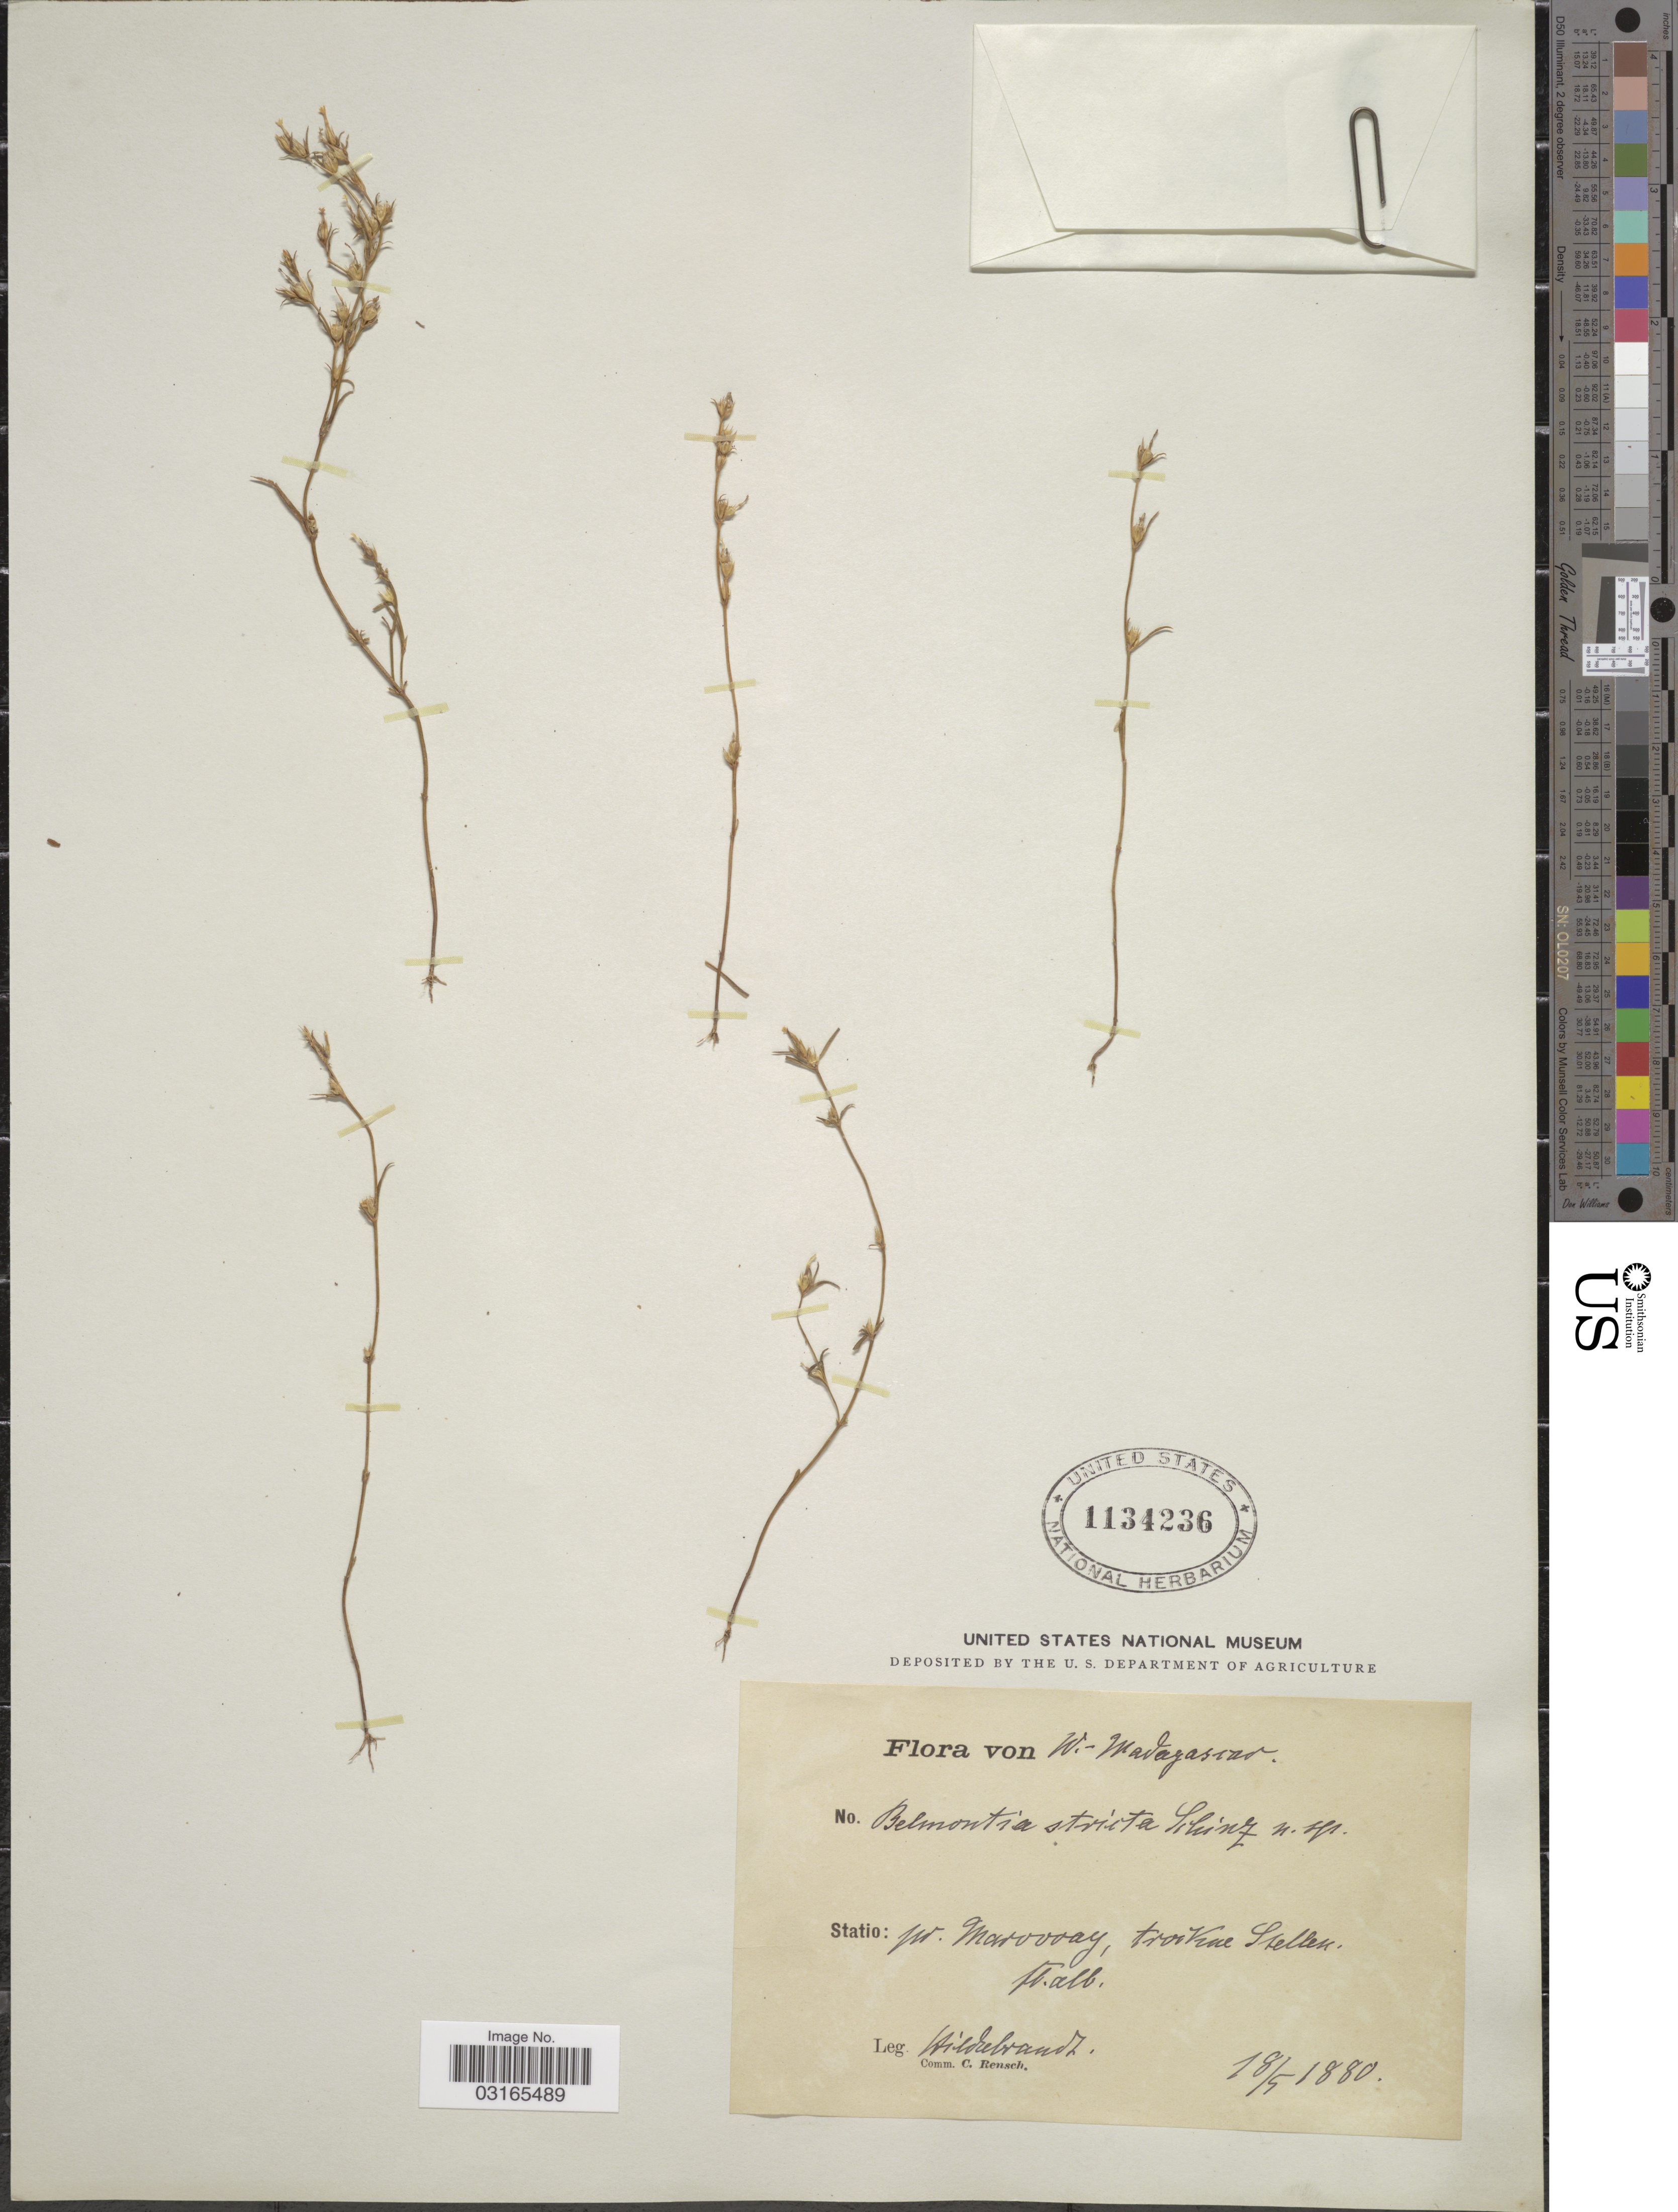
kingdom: Plantae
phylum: Tracheophyta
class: Magnoliopsida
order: Gentianales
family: Gentianaceae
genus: Belmontia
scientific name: Belmontia stricta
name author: Schinz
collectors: J. Hildebrandt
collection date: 1880-05-18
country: Madagascar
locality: W. Madagascar. Statio: pr. Marovoay, trockene Stellen.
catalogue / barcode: US 1134236